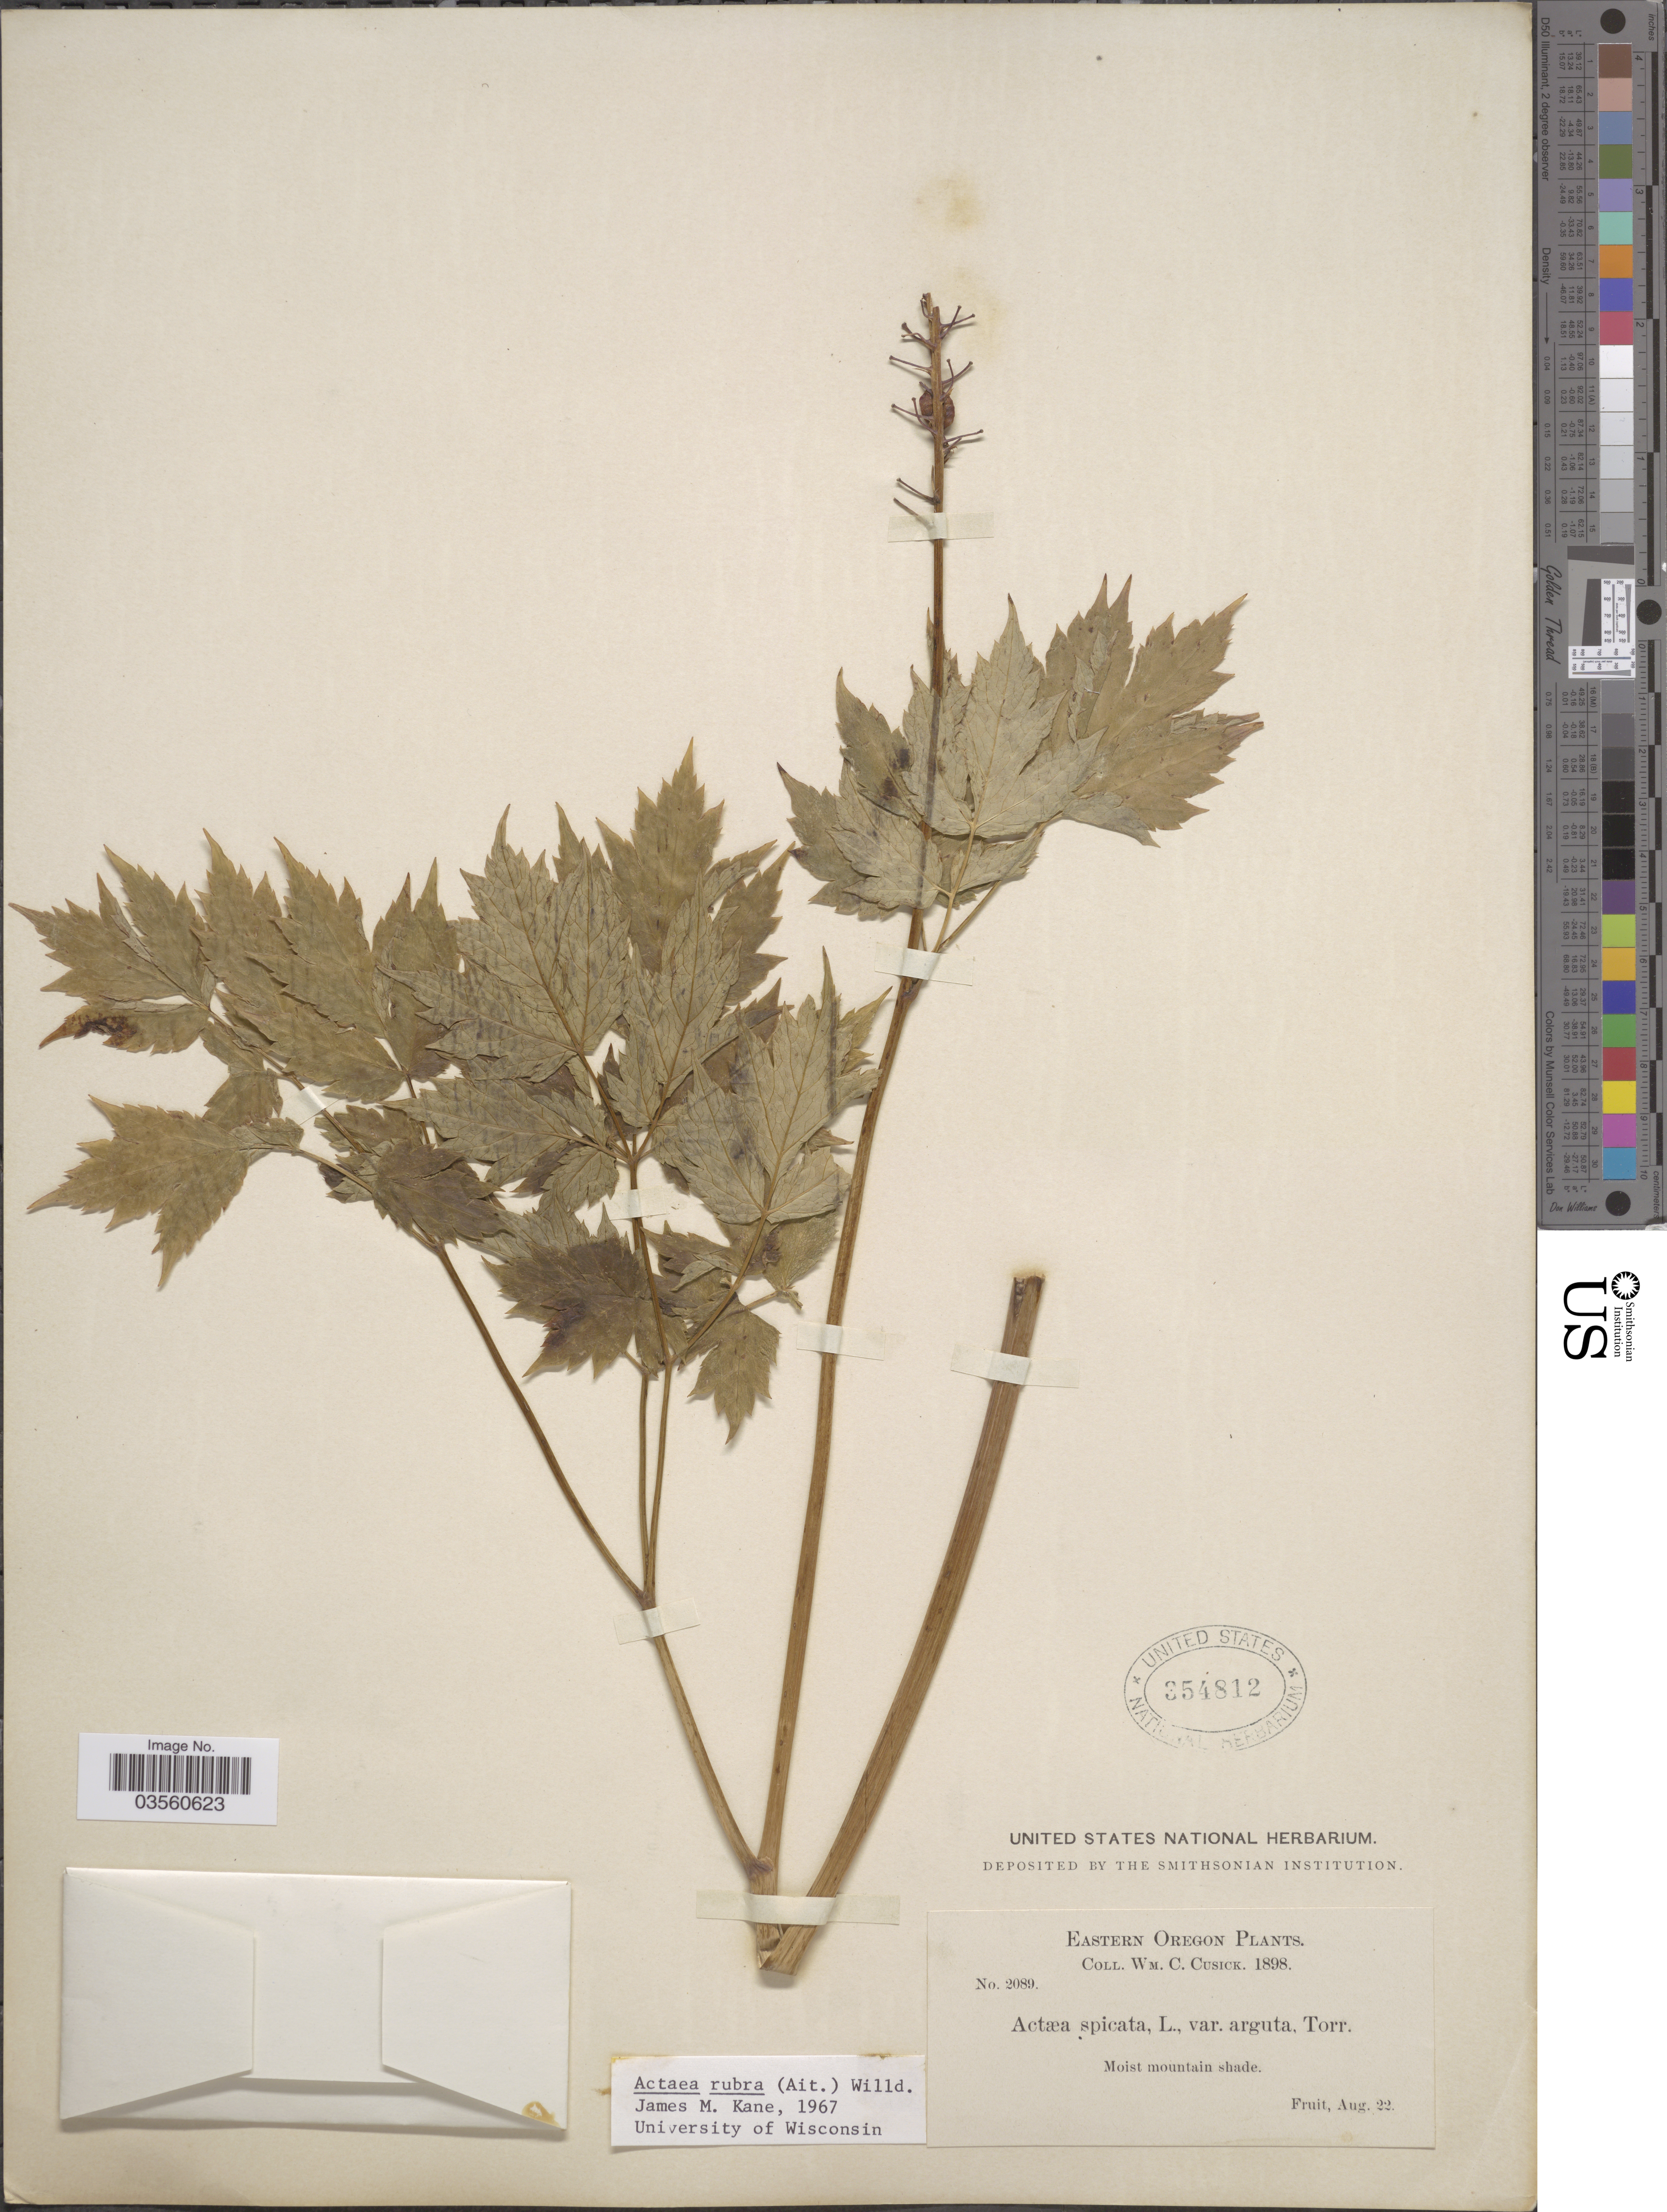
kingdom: Plantae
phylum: Tracheophyta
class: Magnoliopsida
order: Ranunculales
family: Ranunculaceae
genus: Actaea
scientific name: Actaea rubra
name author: (Aiton) Willd.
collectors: W. C. Cusick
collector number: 2089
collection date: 1898-08-22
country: United States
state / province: Oregon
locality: Eastern Oregon.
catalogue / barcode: US 354812